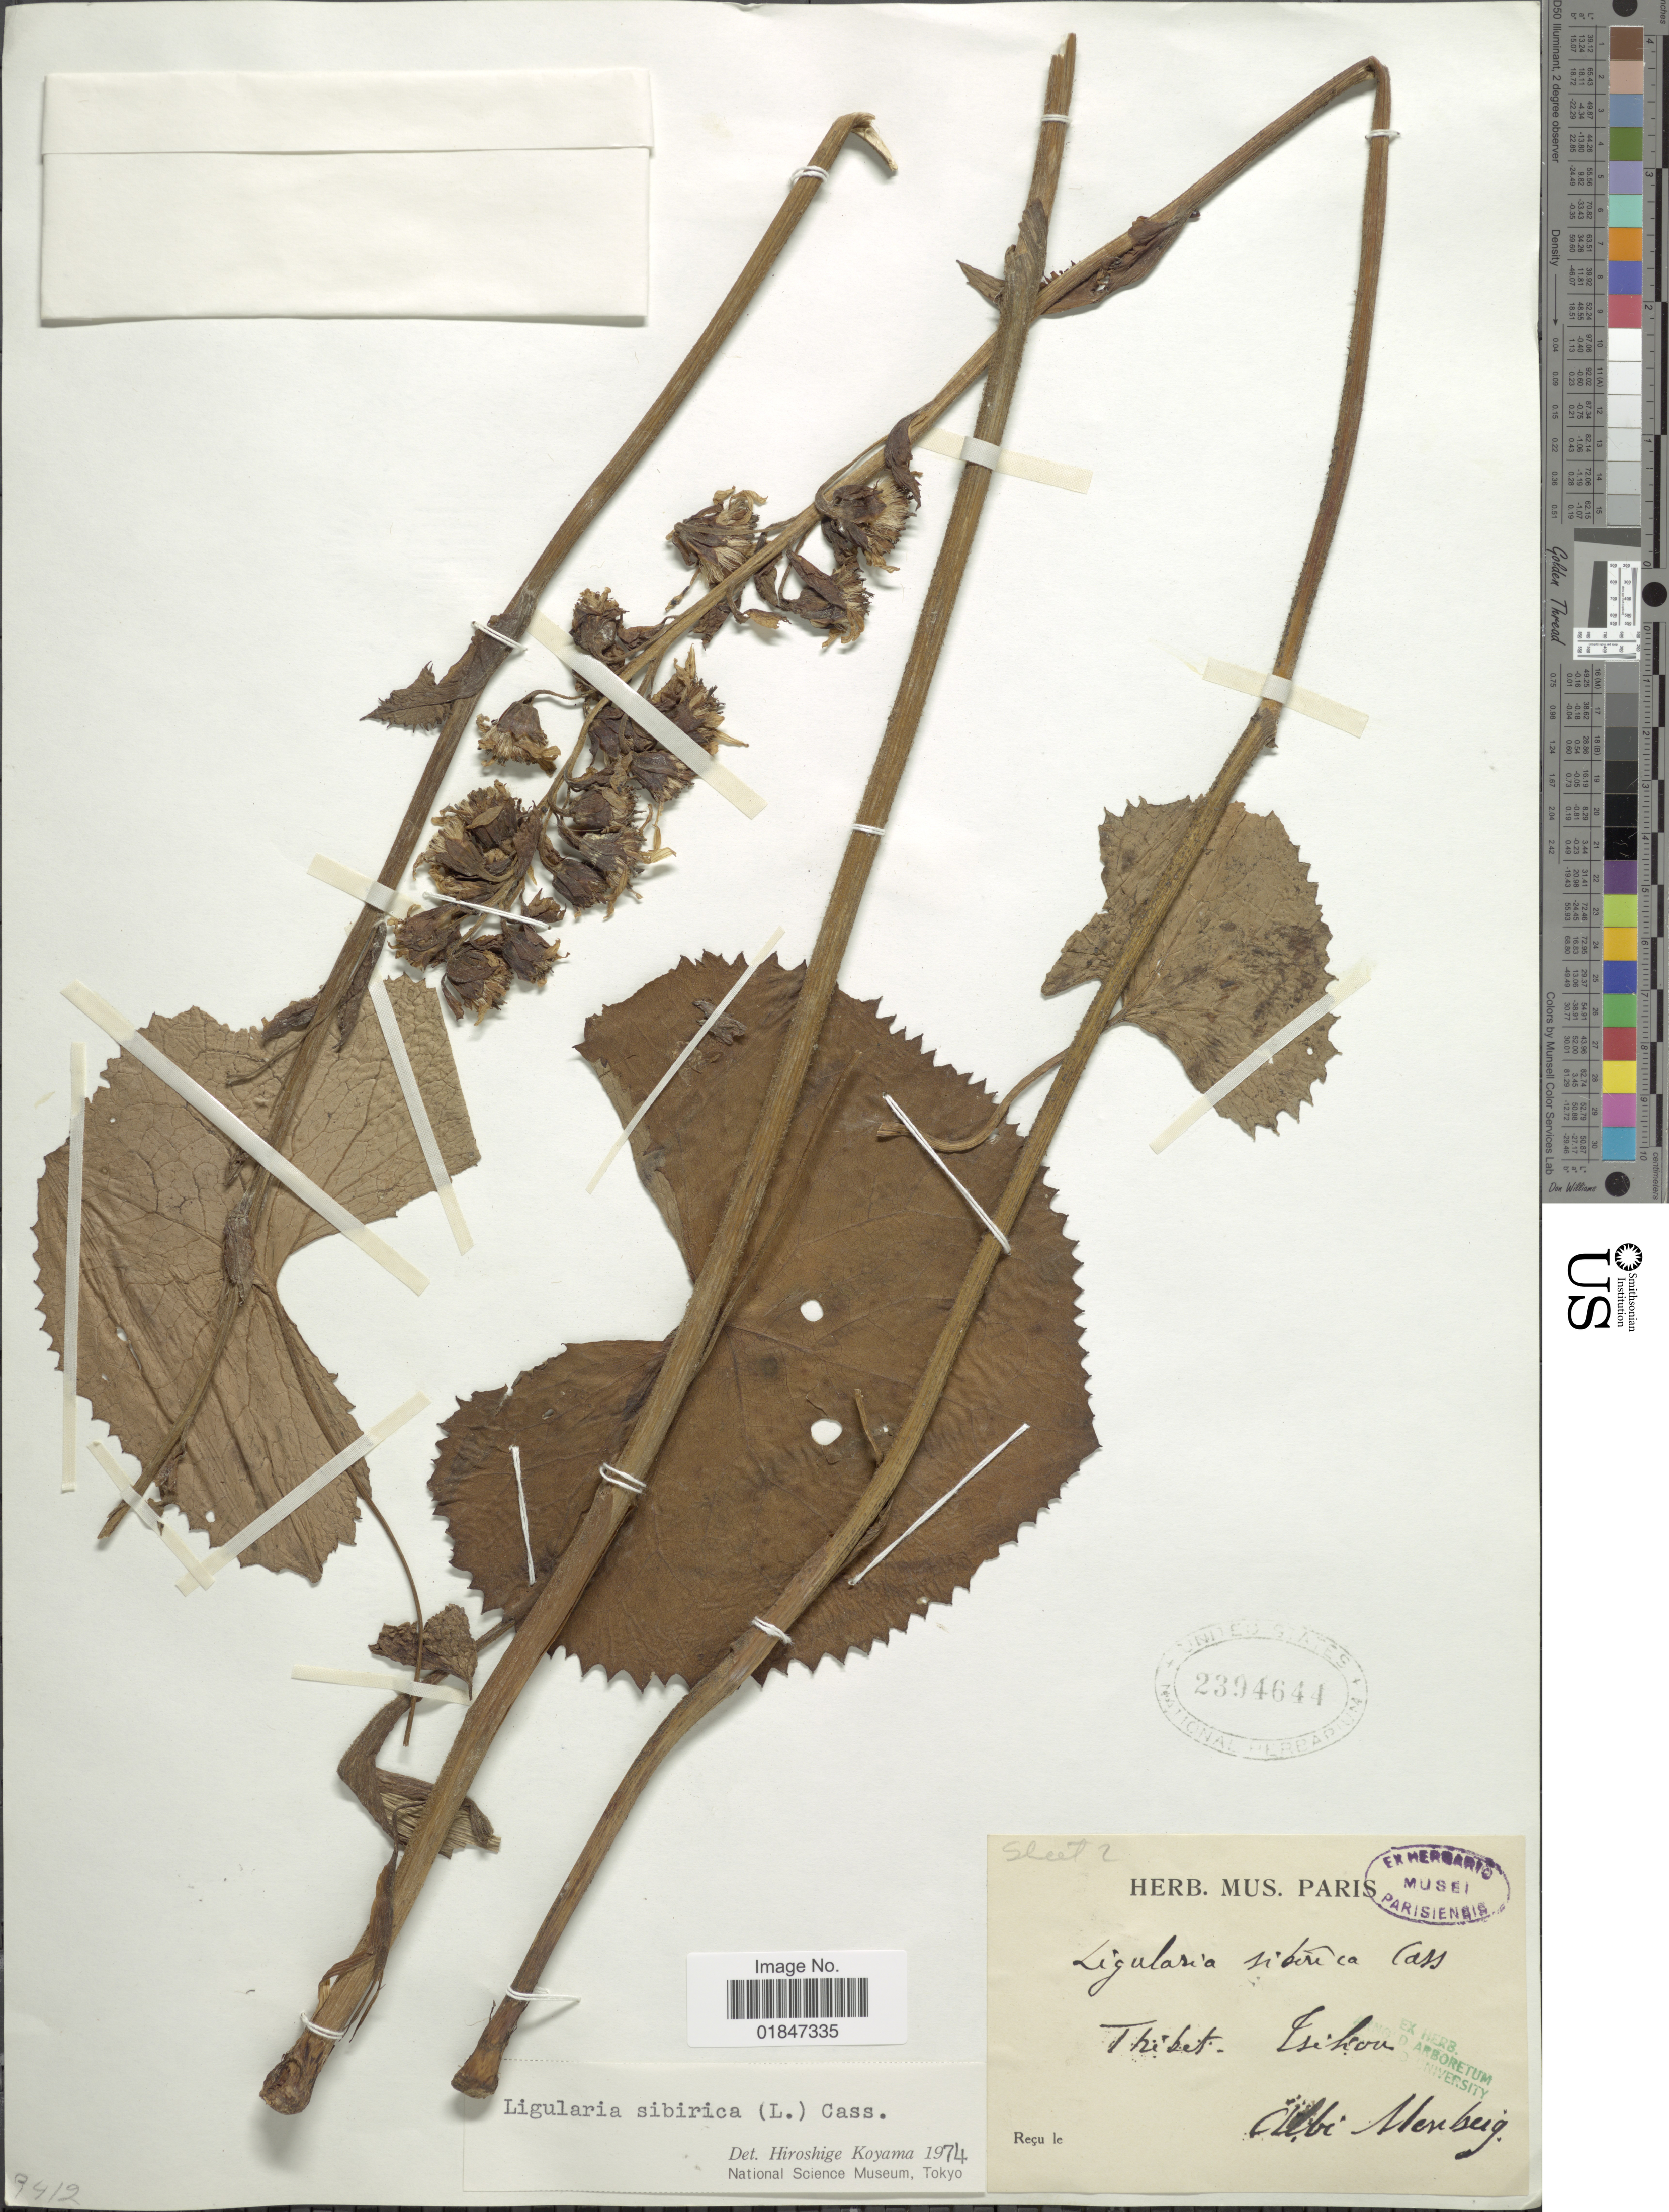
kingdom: Plantae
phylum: Tracheophyta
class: Magnoliopsida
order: Asterales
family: Asteraceae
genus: Ligularia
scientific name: Ligularia sibirica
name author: (L.) Cass.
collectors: A. Monbeig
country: China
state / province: Xizang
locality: Thibet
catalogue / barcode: US 2394644